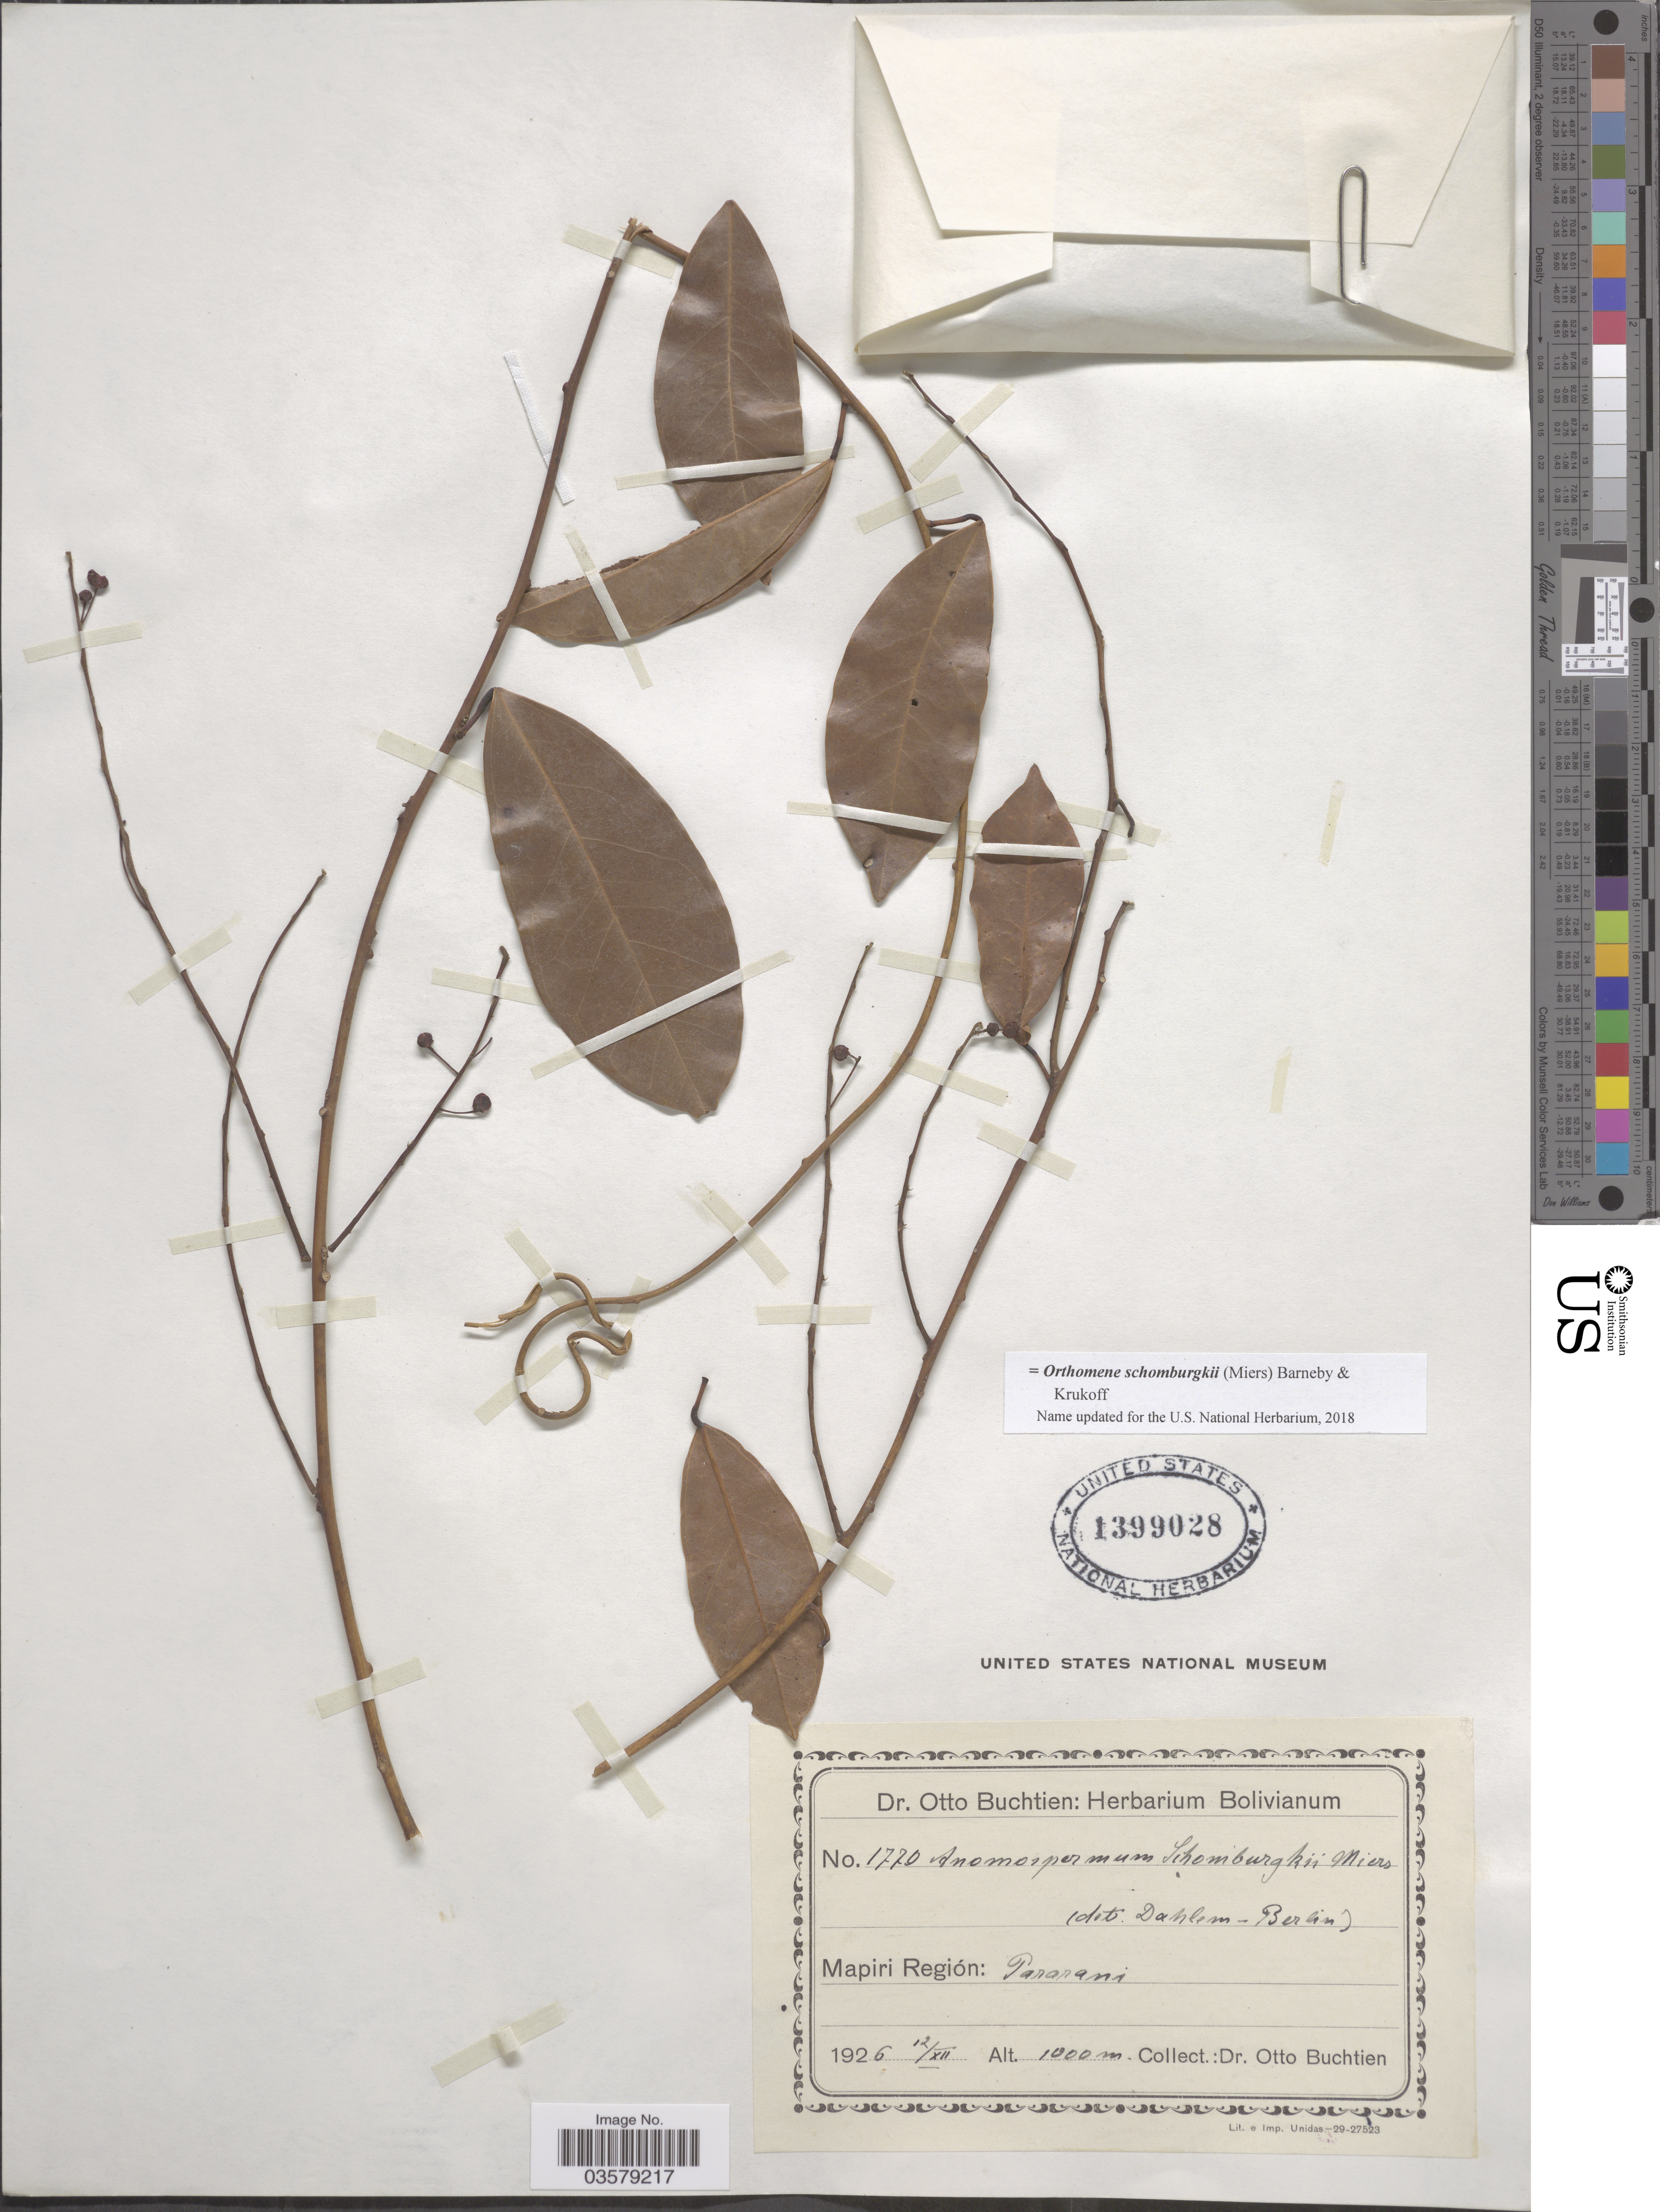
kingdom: Plantae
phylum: Tracheophyta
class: Magnoliopsida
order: Ranunculales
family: Menispermaceae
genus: Anomospermum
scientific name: Anomospermum schomburgkii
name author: Miers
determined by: Strong, Mark T., (BOT), Smithsonian Institution - National Museum of Natural History (UNITED STATES)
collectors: O. Buchtien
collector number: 1770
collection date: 1926-12-12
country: Bolivia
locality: Mapiri Región: Pararani.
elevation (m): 1000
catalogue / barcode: US 1399028